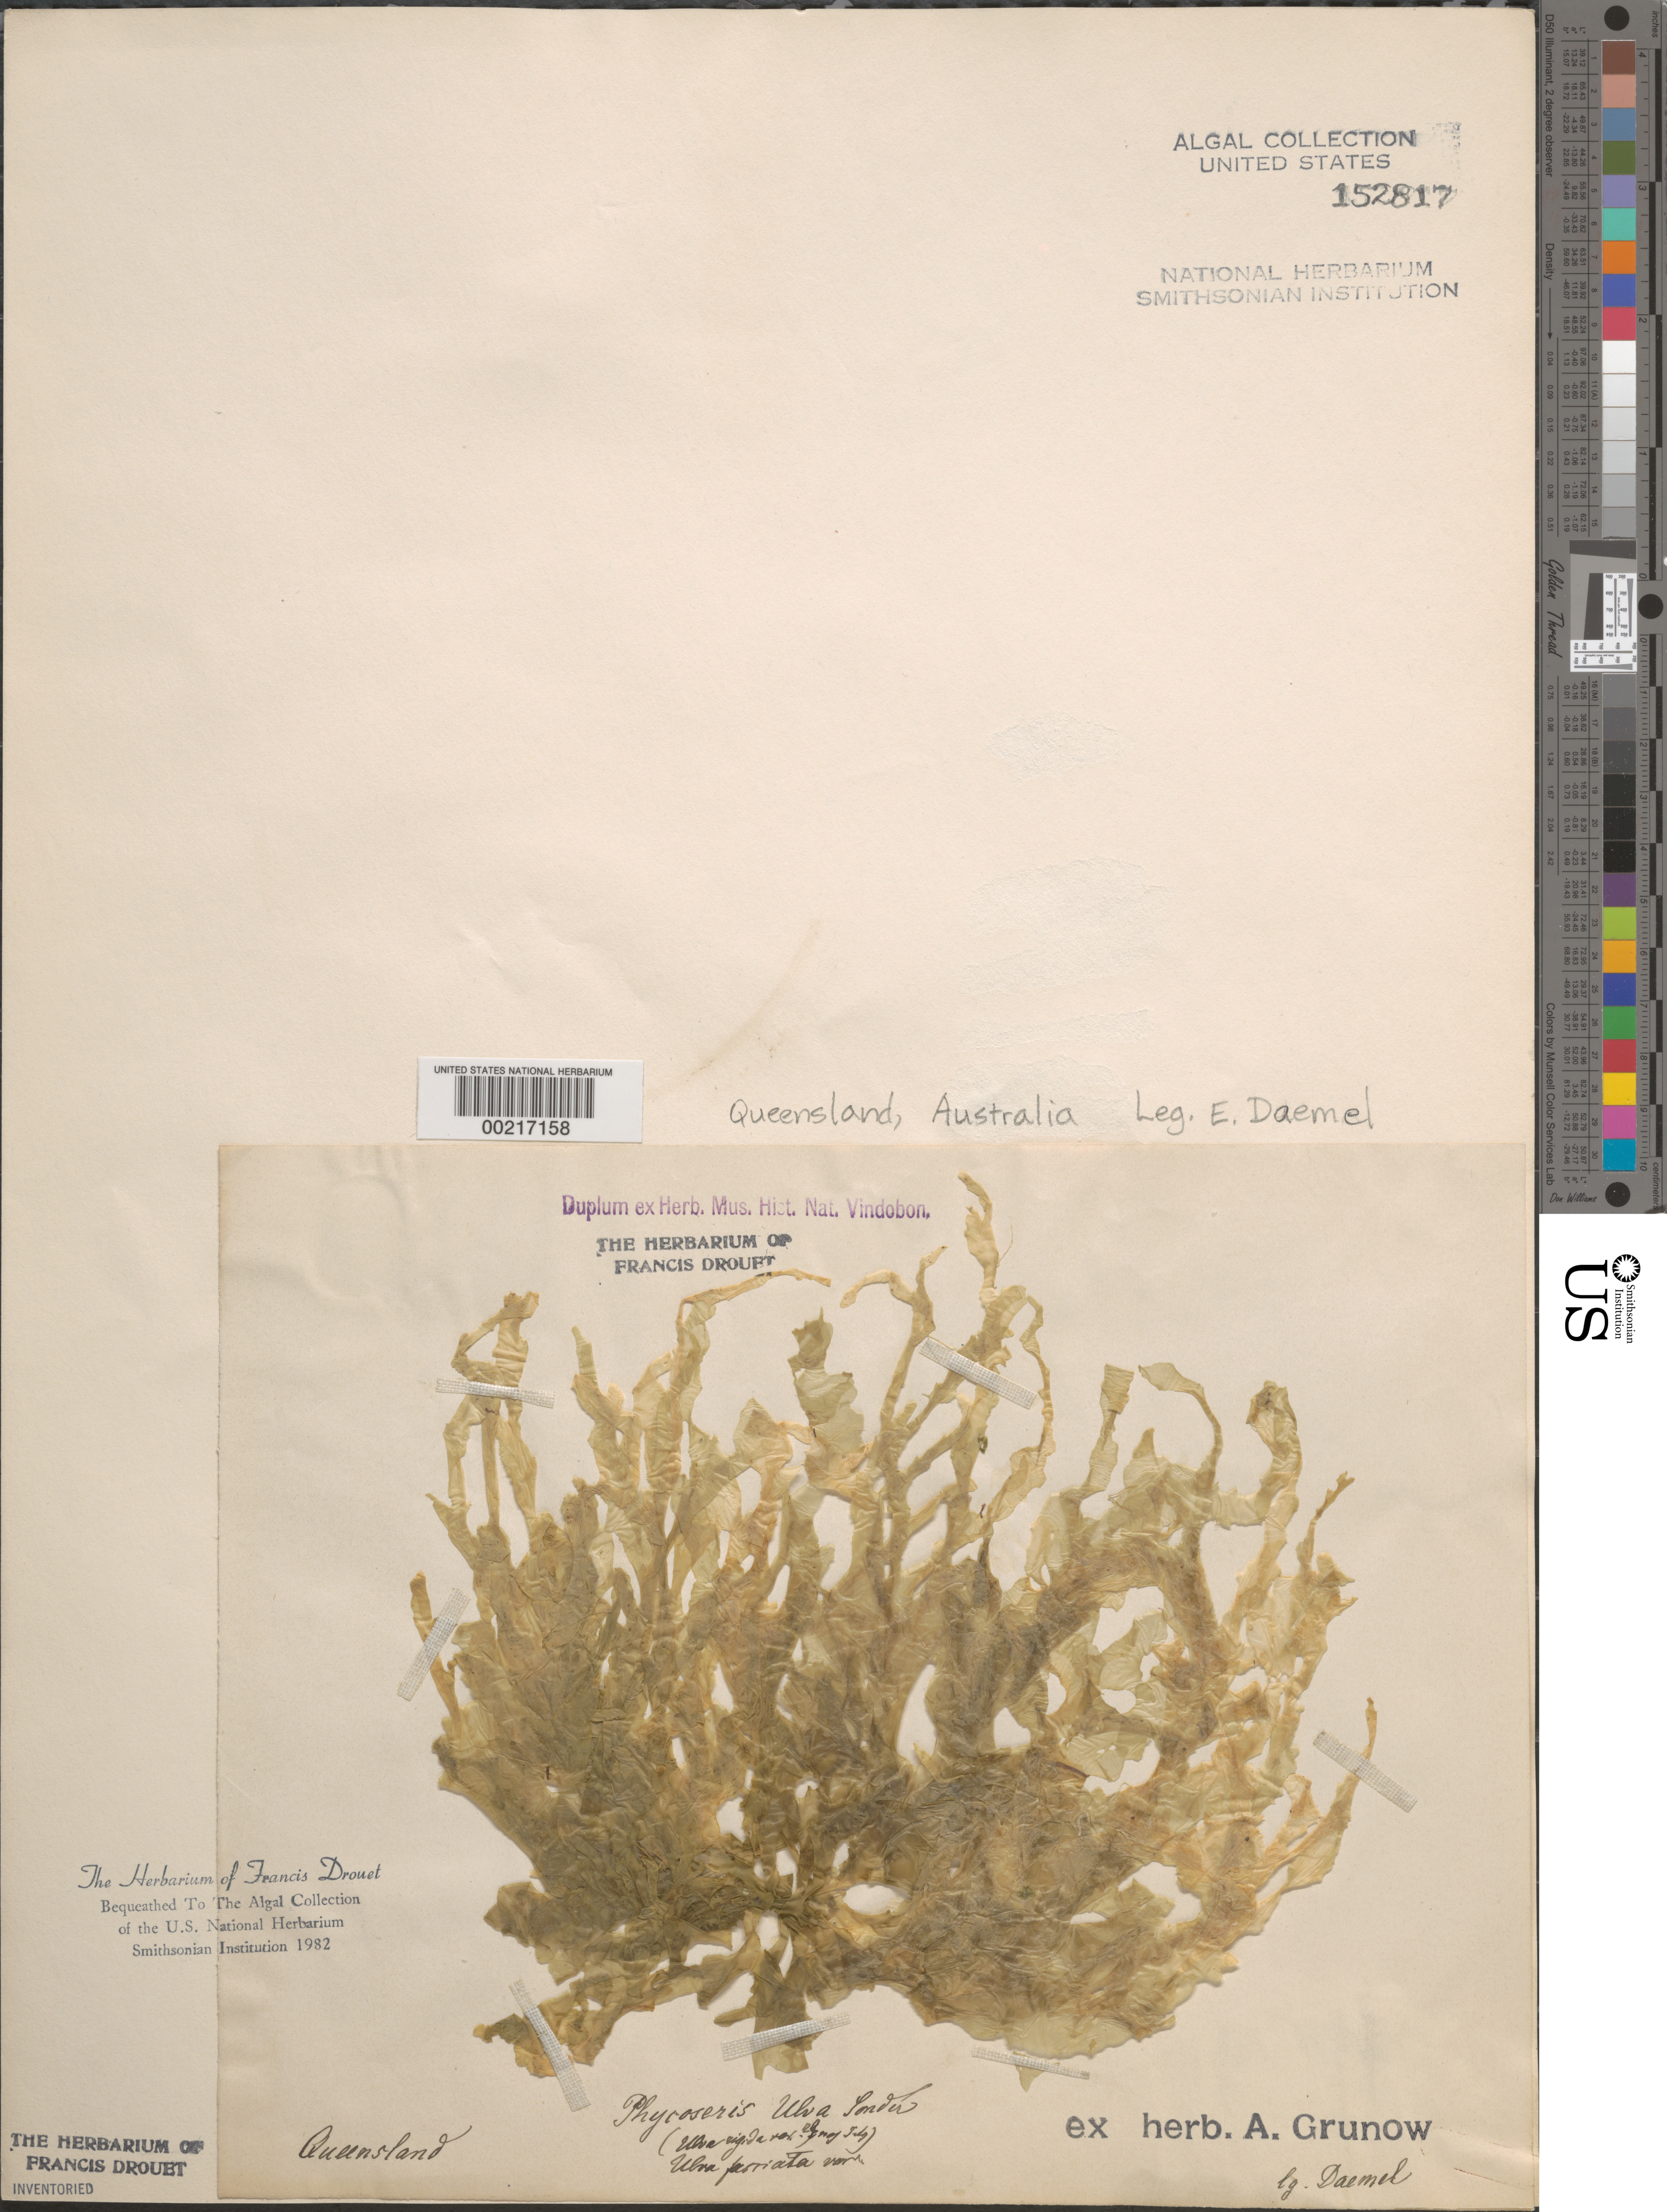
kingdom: Plantae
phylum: Chlorophyta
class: Ulvophyceae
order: Ulvales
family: Ulvaceae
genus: Ulva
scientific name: Ulva rigida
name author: C. Agardh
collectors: E. Daemel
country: Australia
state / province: Queensland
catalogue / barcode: US 152817